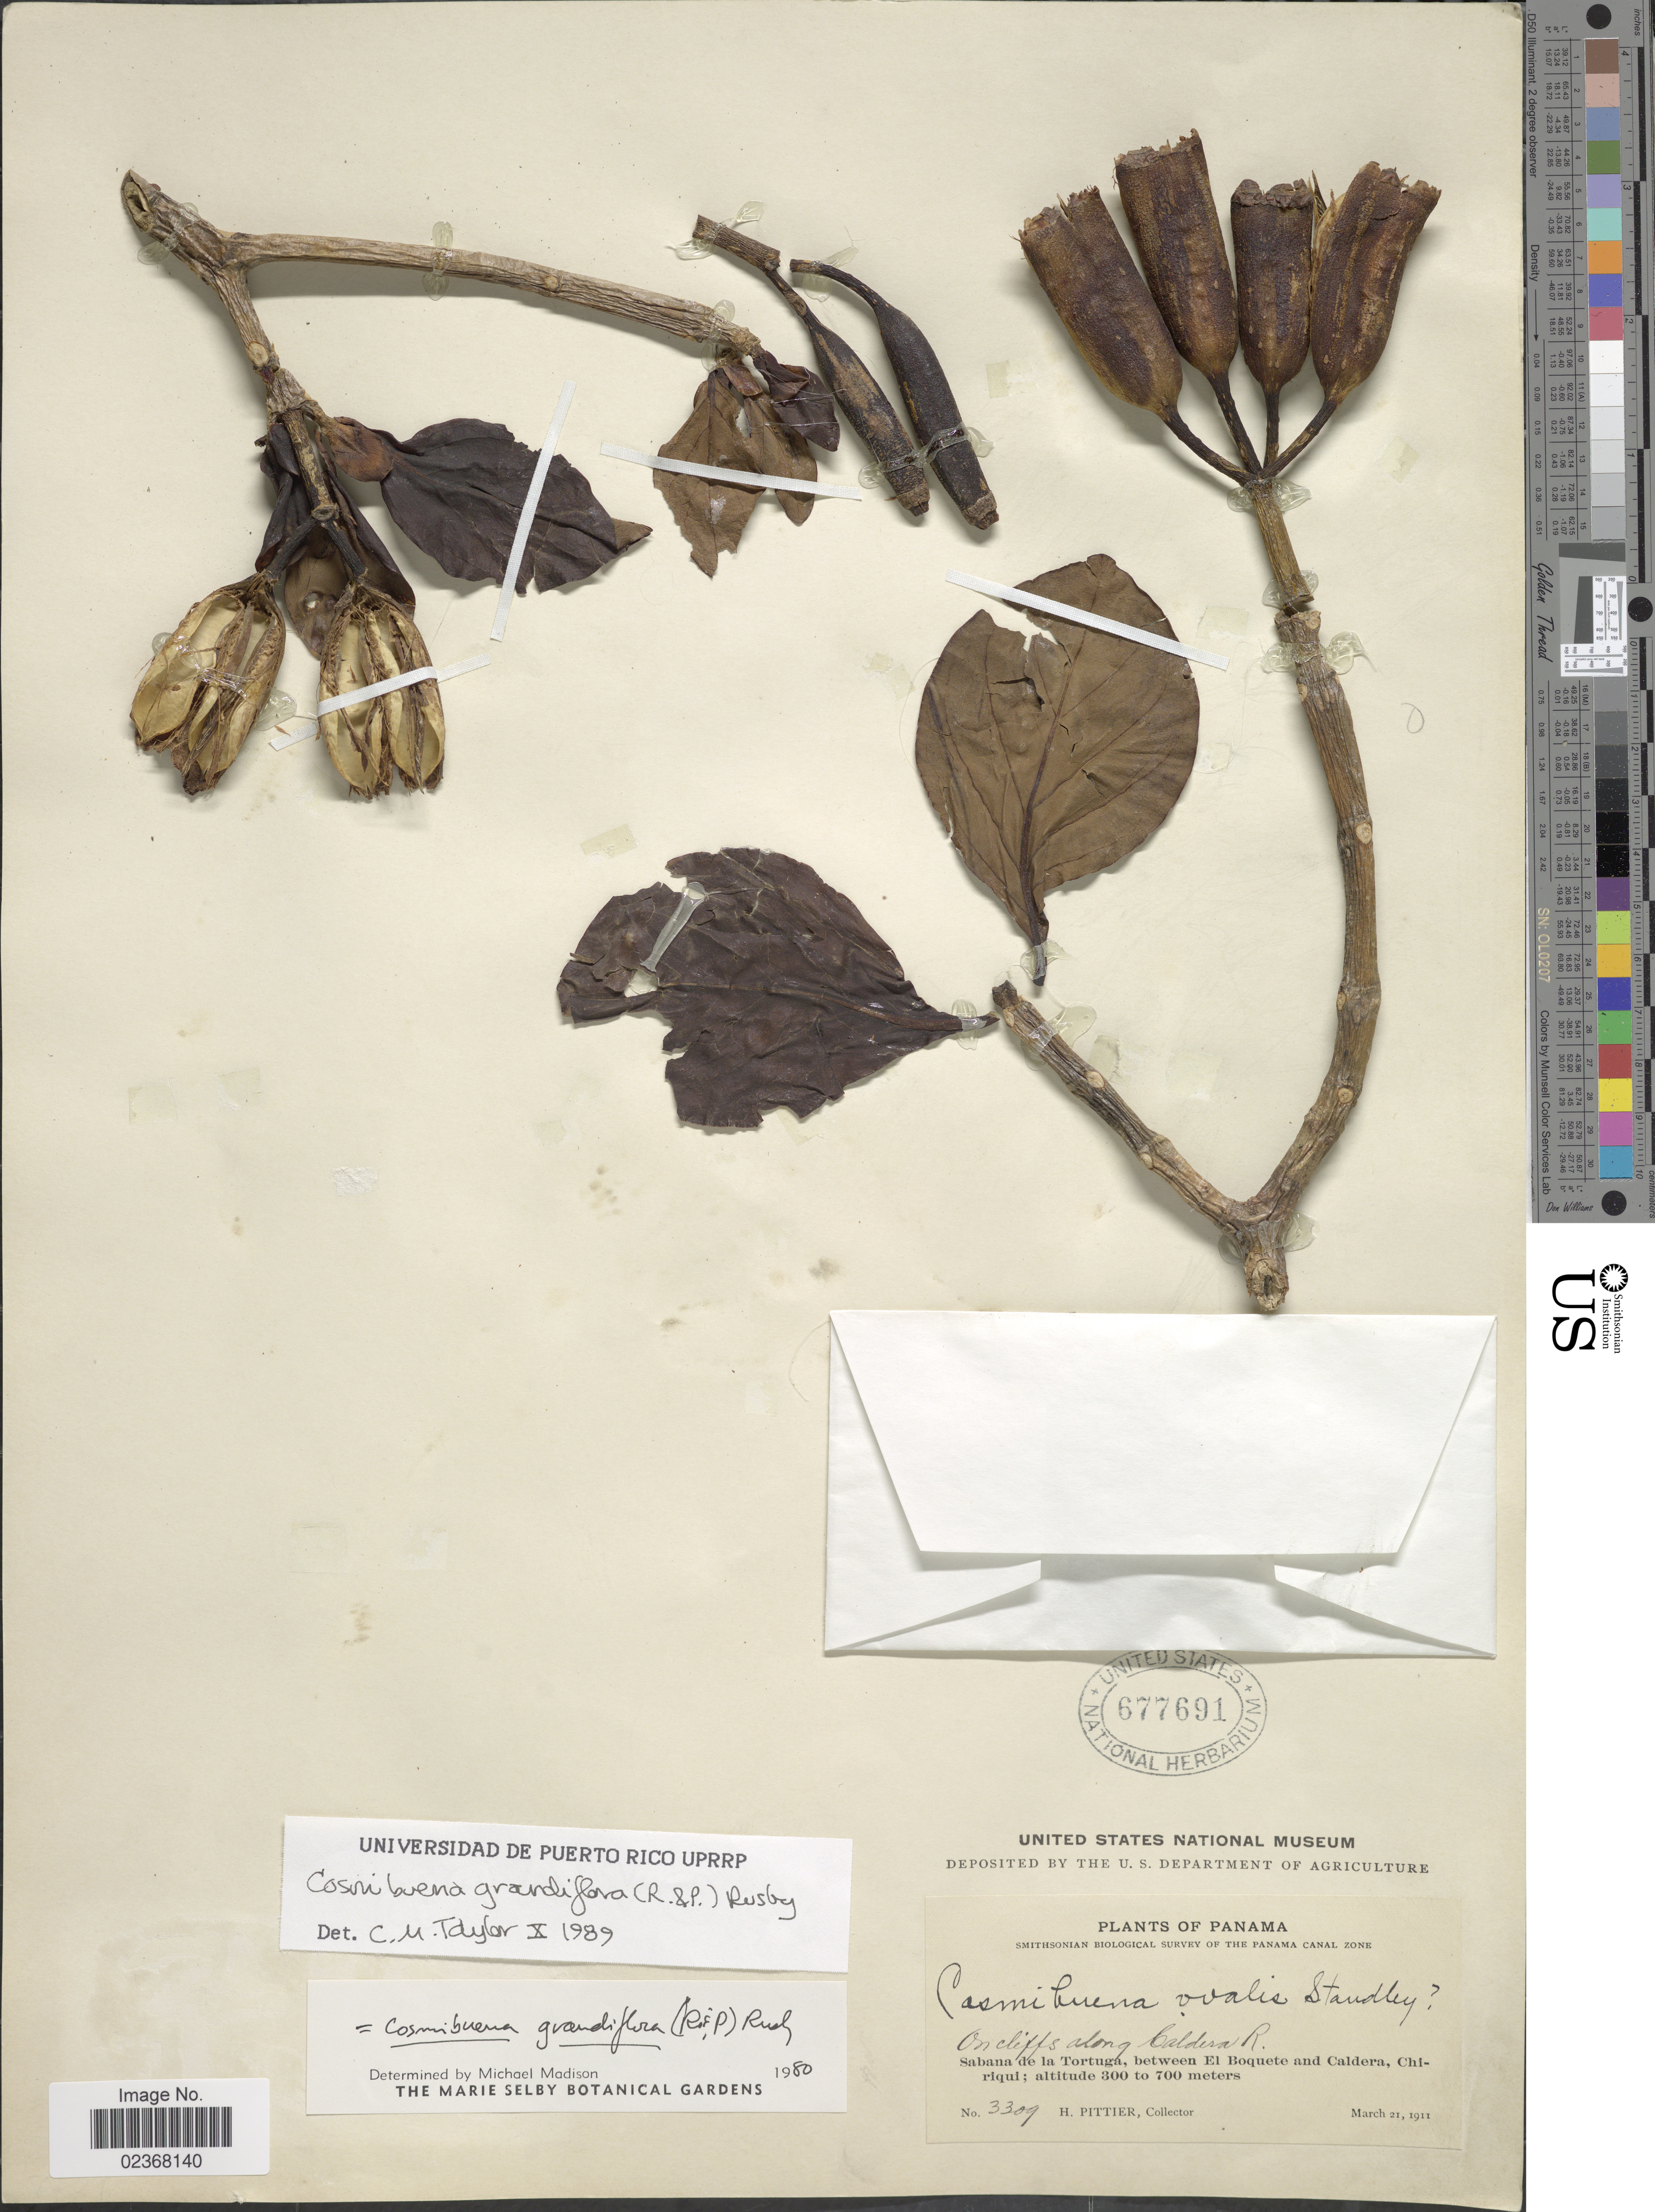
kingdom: Plantae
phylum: Tracheophyta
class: Magnoliopsida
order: Gentianales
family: Rubiaceae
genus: Cosmibuena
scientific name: Cosmibuena grandiflora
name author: (Rose & Pav.) Rusby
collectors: H. F. Pittier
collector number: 3309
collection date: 1911-03-21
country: Panama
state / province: Chiriqui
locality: Sabana de la Tortuga, between El Boquete and Caldera, Chiriqui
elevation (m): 300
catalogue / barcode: US 677691